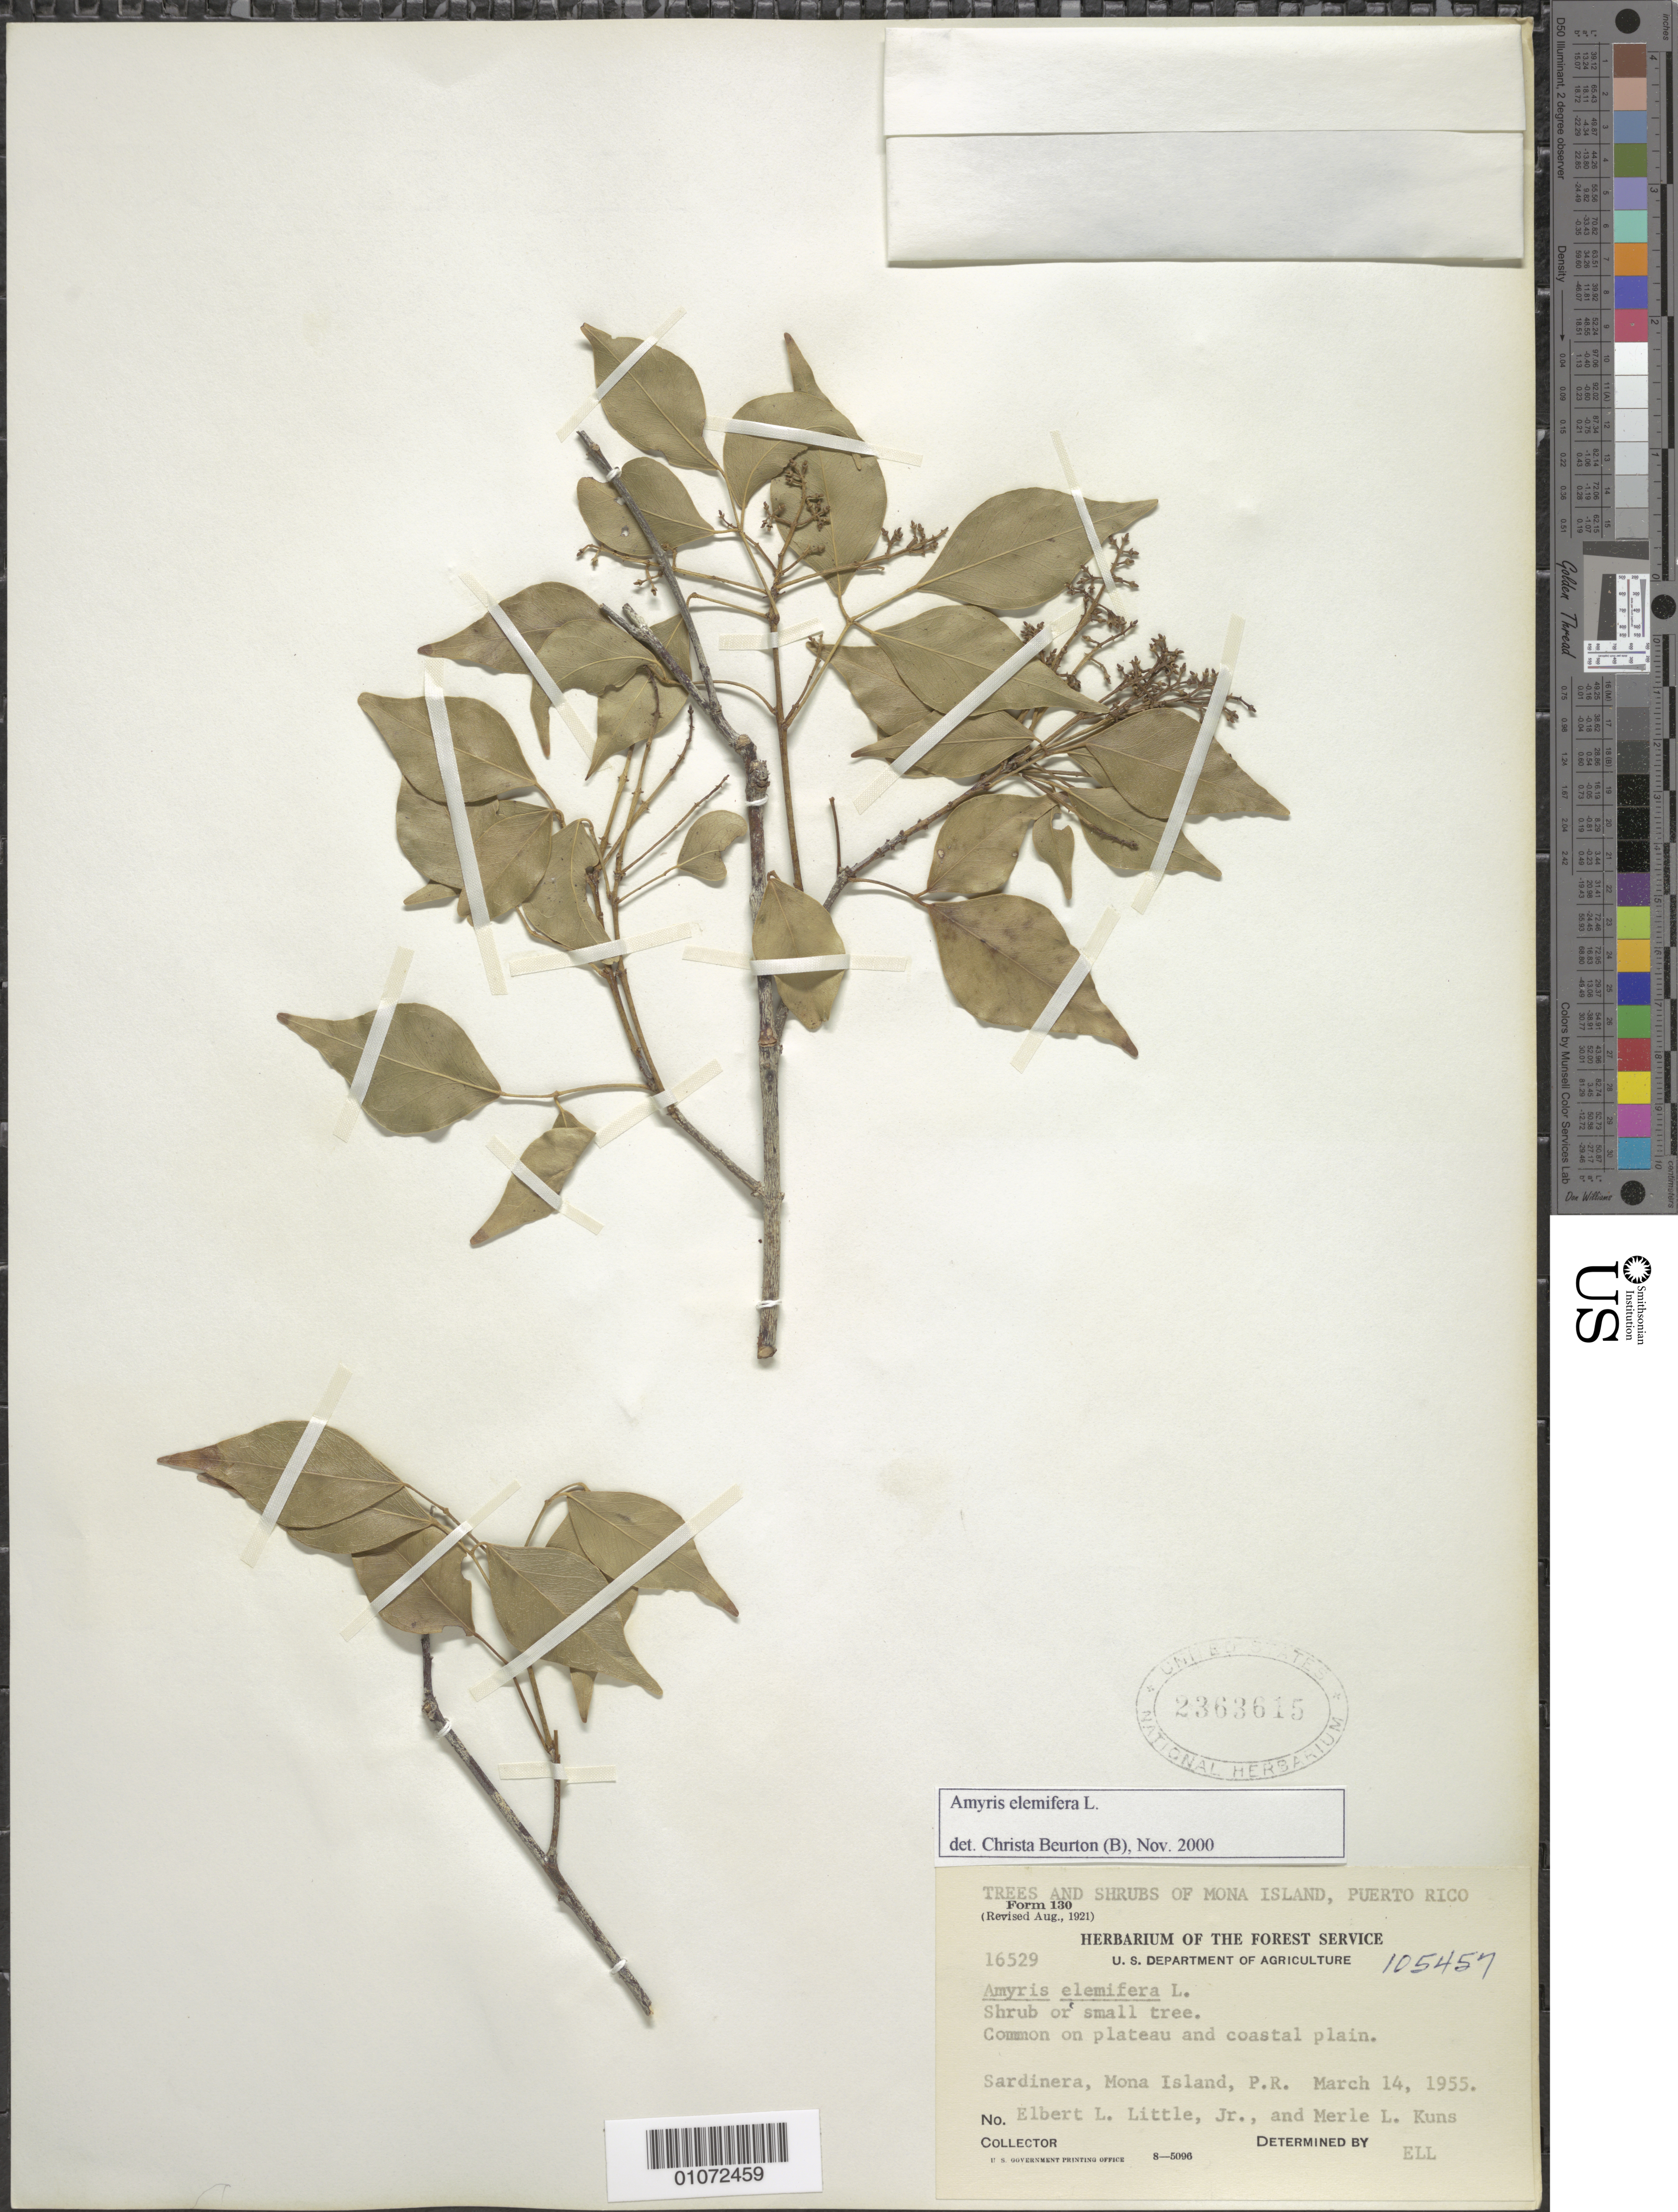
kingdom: Plantae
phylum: Tracheophyta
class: Magnoliopsida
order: Sapindales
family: Rutaceae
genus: Amyris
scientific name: Amyris elemifera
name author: L.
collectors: E. L. Little & M. Kuns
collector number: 16529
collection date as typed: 14 Mar 1955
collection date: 1955-03-14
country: Puerto Rico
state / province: Mayagüez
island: Mona I.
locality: Sardinera, common on plateau and coastal plain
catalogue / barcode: US 2363615